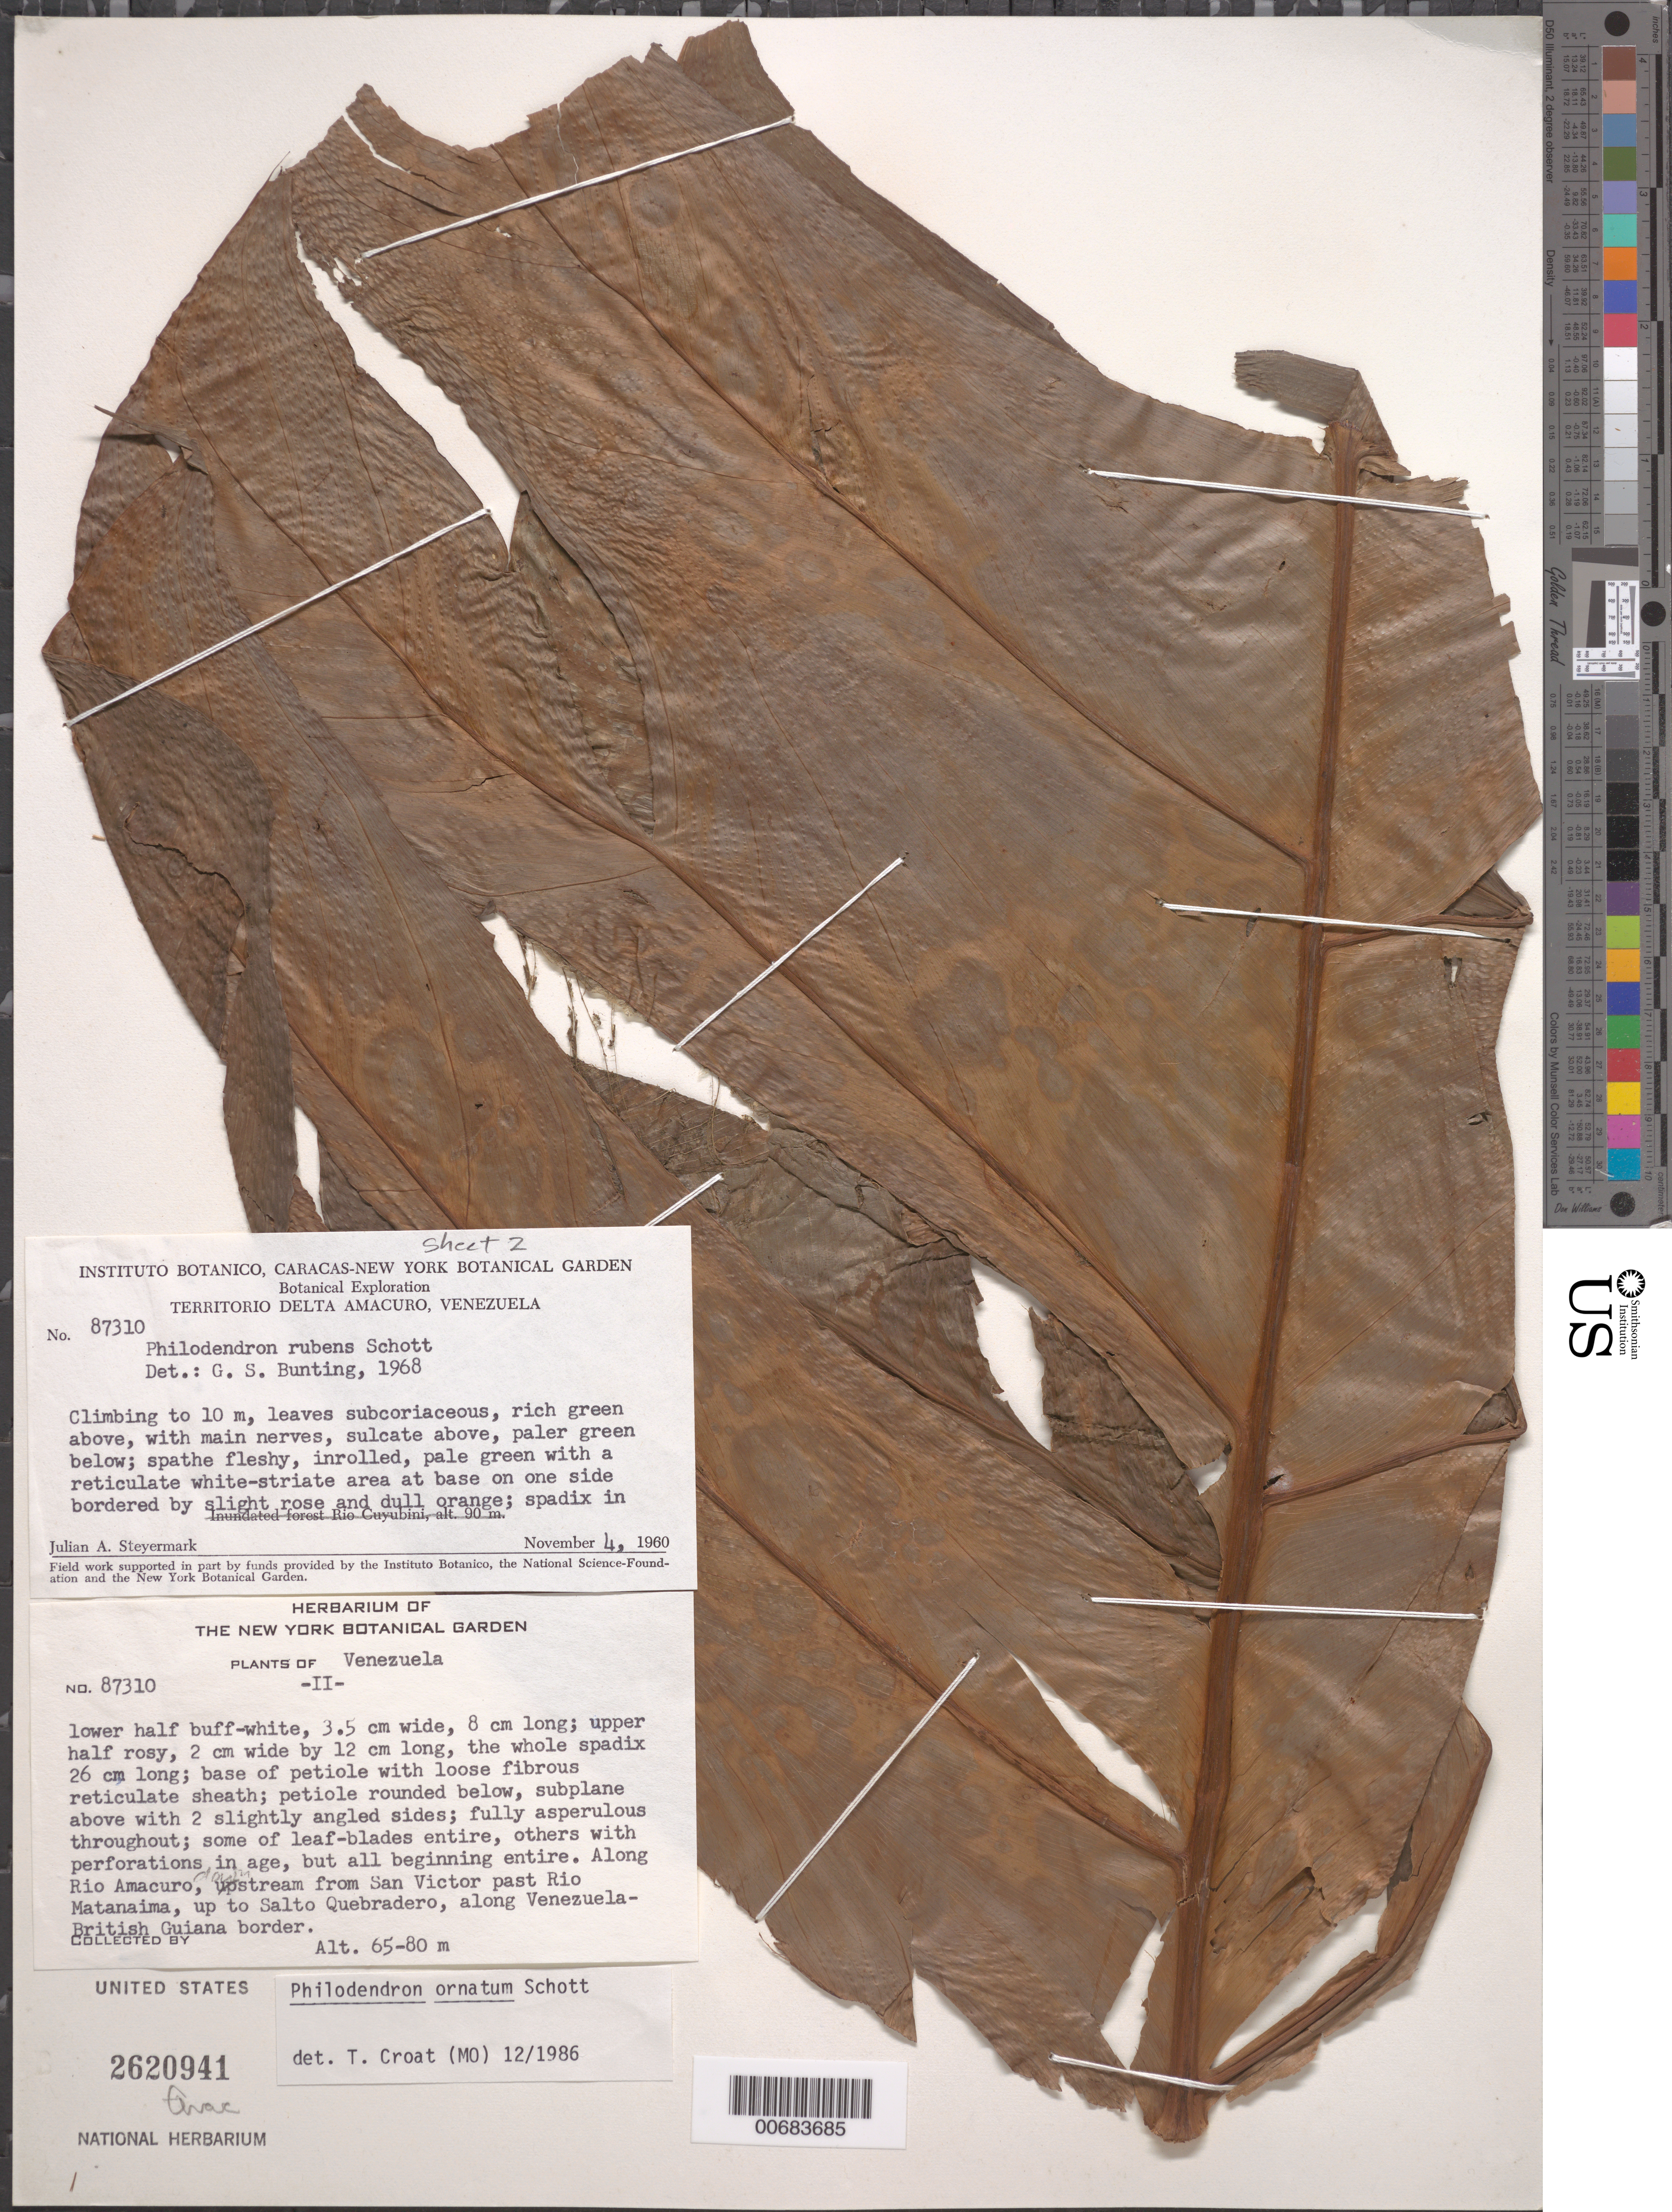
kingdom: Plantae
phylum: Tracheophyta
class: Liliopsida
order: Alismatales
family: Araceae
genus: Philodendron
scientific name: Philodendron ornatum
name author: Schott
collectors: J. Steyermark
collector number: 87310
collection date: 1960-11-04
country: Venezuela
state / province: Delta Amacuro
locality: Territorio Delta Amacuro. Along Rio Amacuro, downstream from San Victor past Rio Matanaima, up to Salto Quebradero, along Venezuela-British Guiana border.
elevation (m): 65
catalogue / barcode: US 2620941